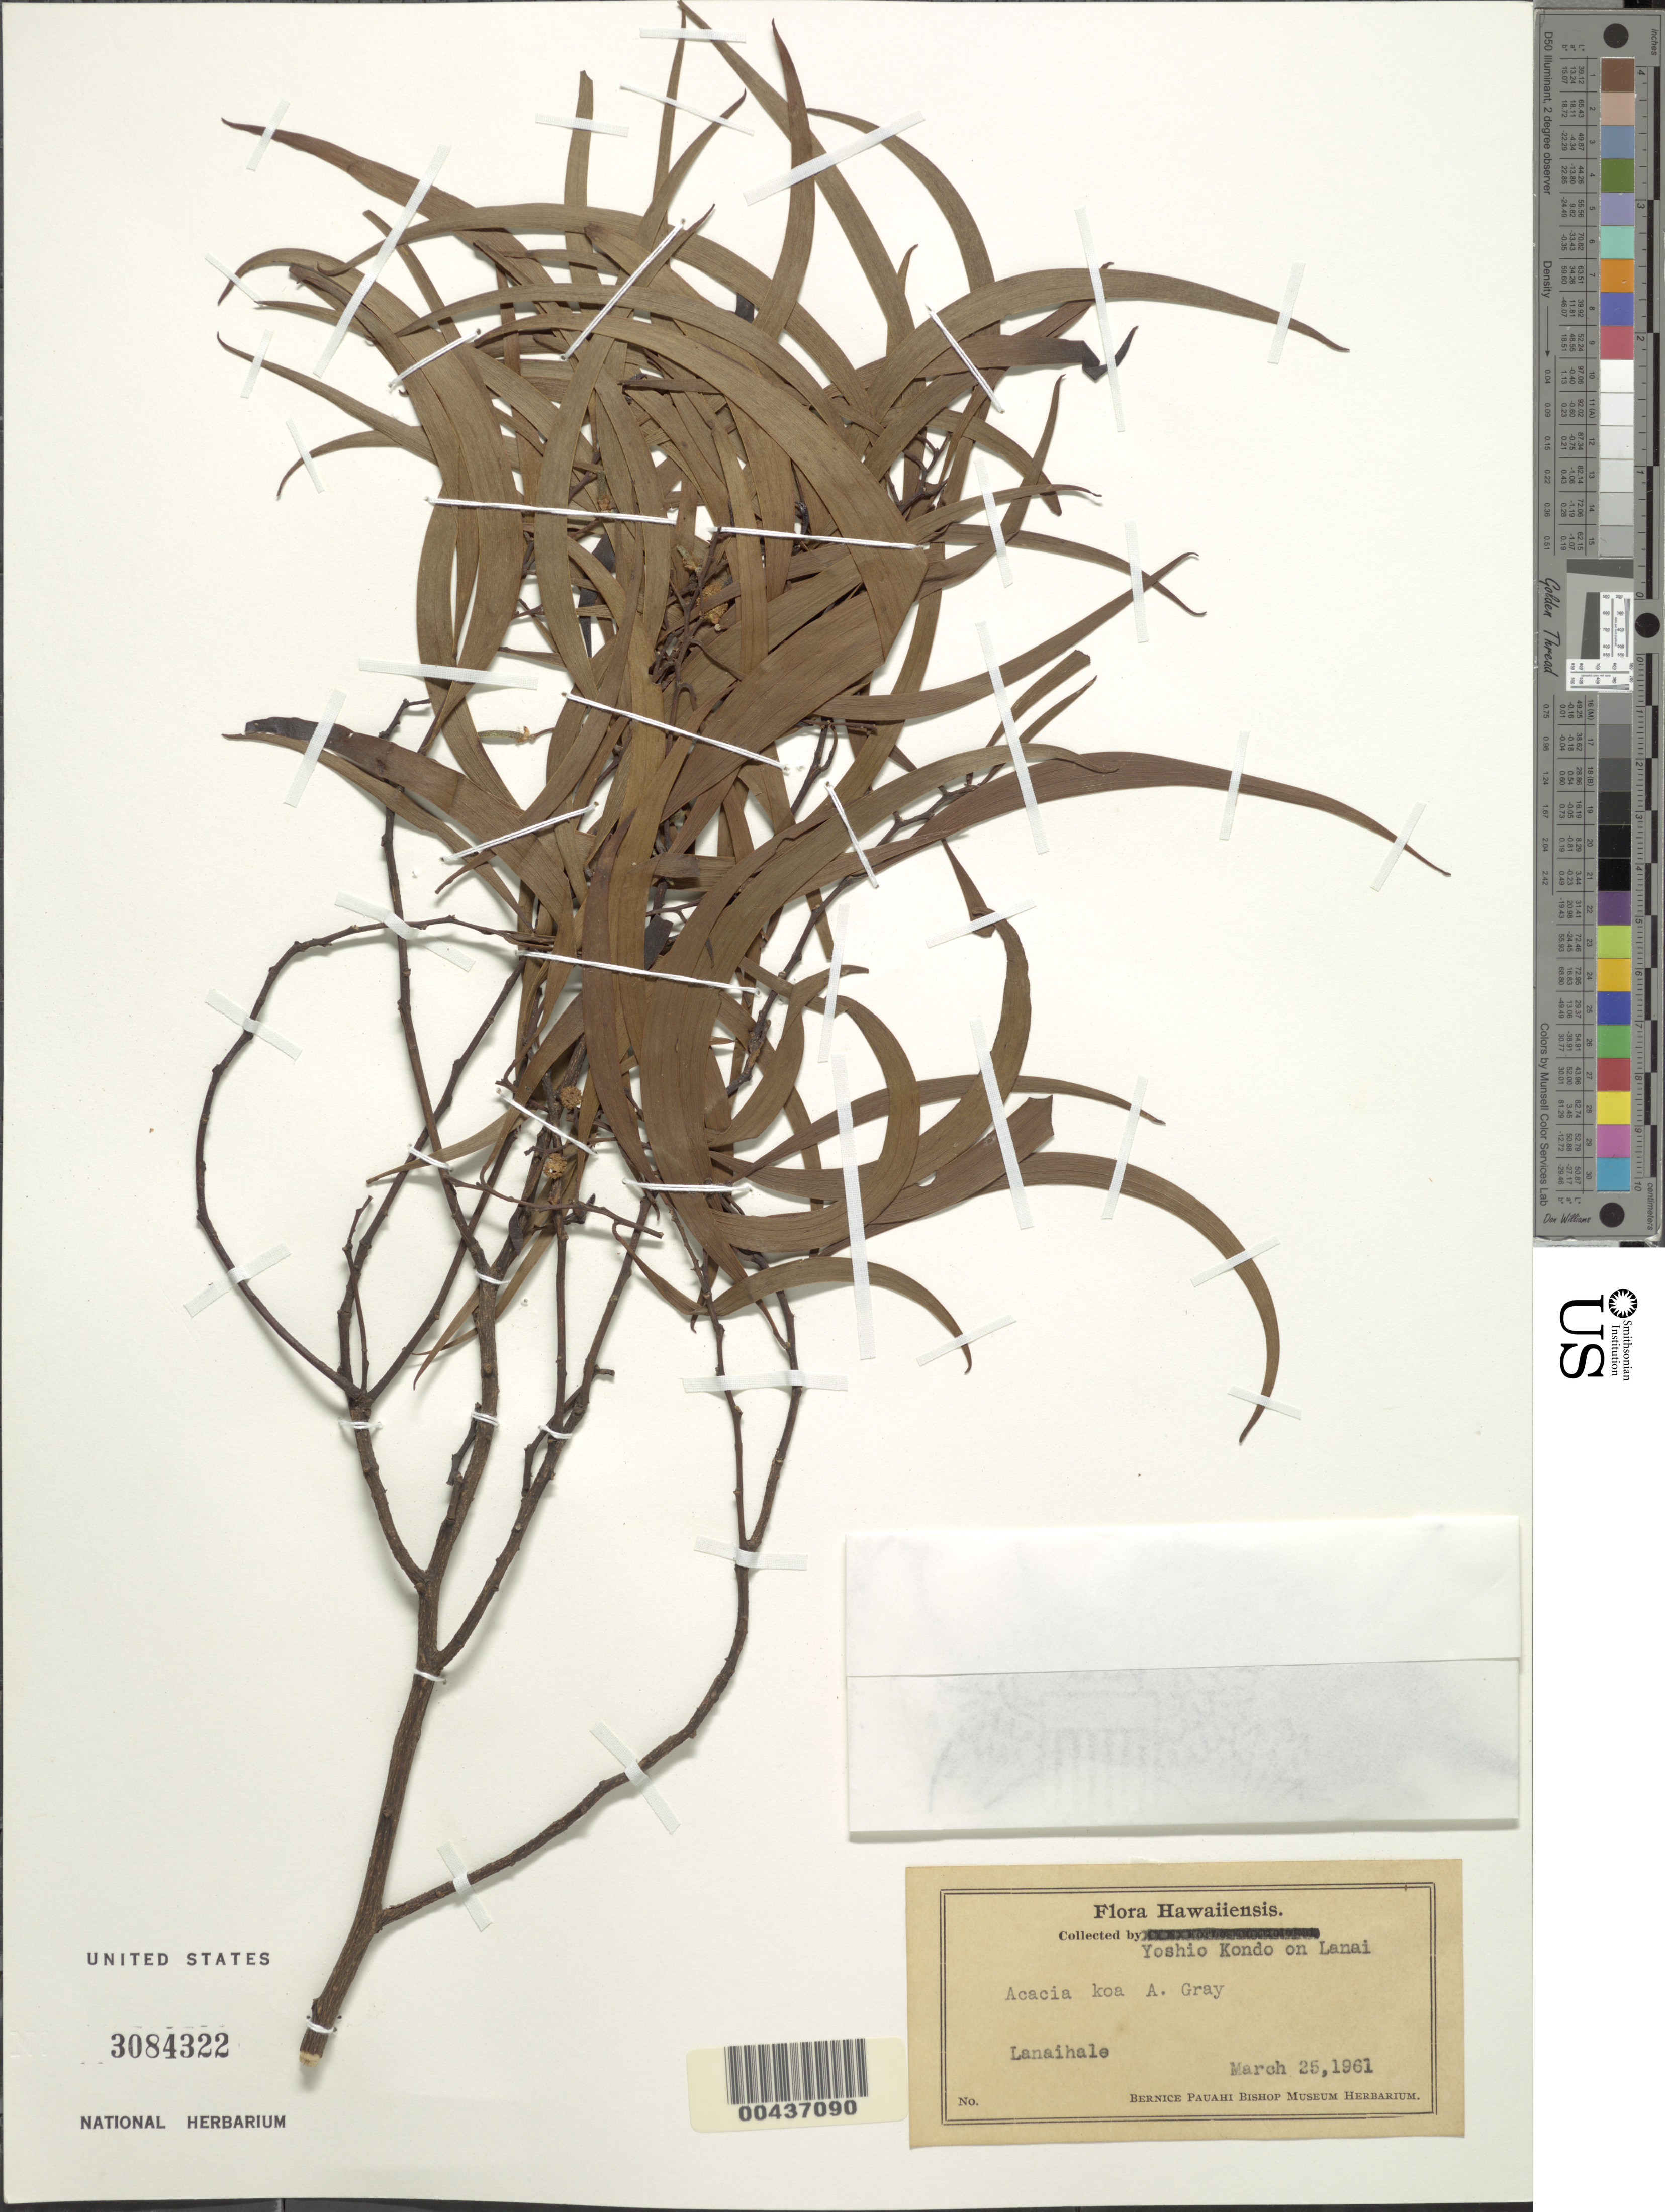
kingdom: Plantae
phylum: Tracheophyta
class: Magnoliopsida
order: Fabales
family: Fabaceae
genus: Acacia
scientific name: Acacia koa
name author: A. Gray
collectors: Y. Kondo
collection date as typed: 25 Mar 1961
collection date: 1961-03-25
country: United States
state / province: Hawaii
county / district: Maui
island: Lana'i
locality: Lanaihale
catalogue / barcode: US 3084322